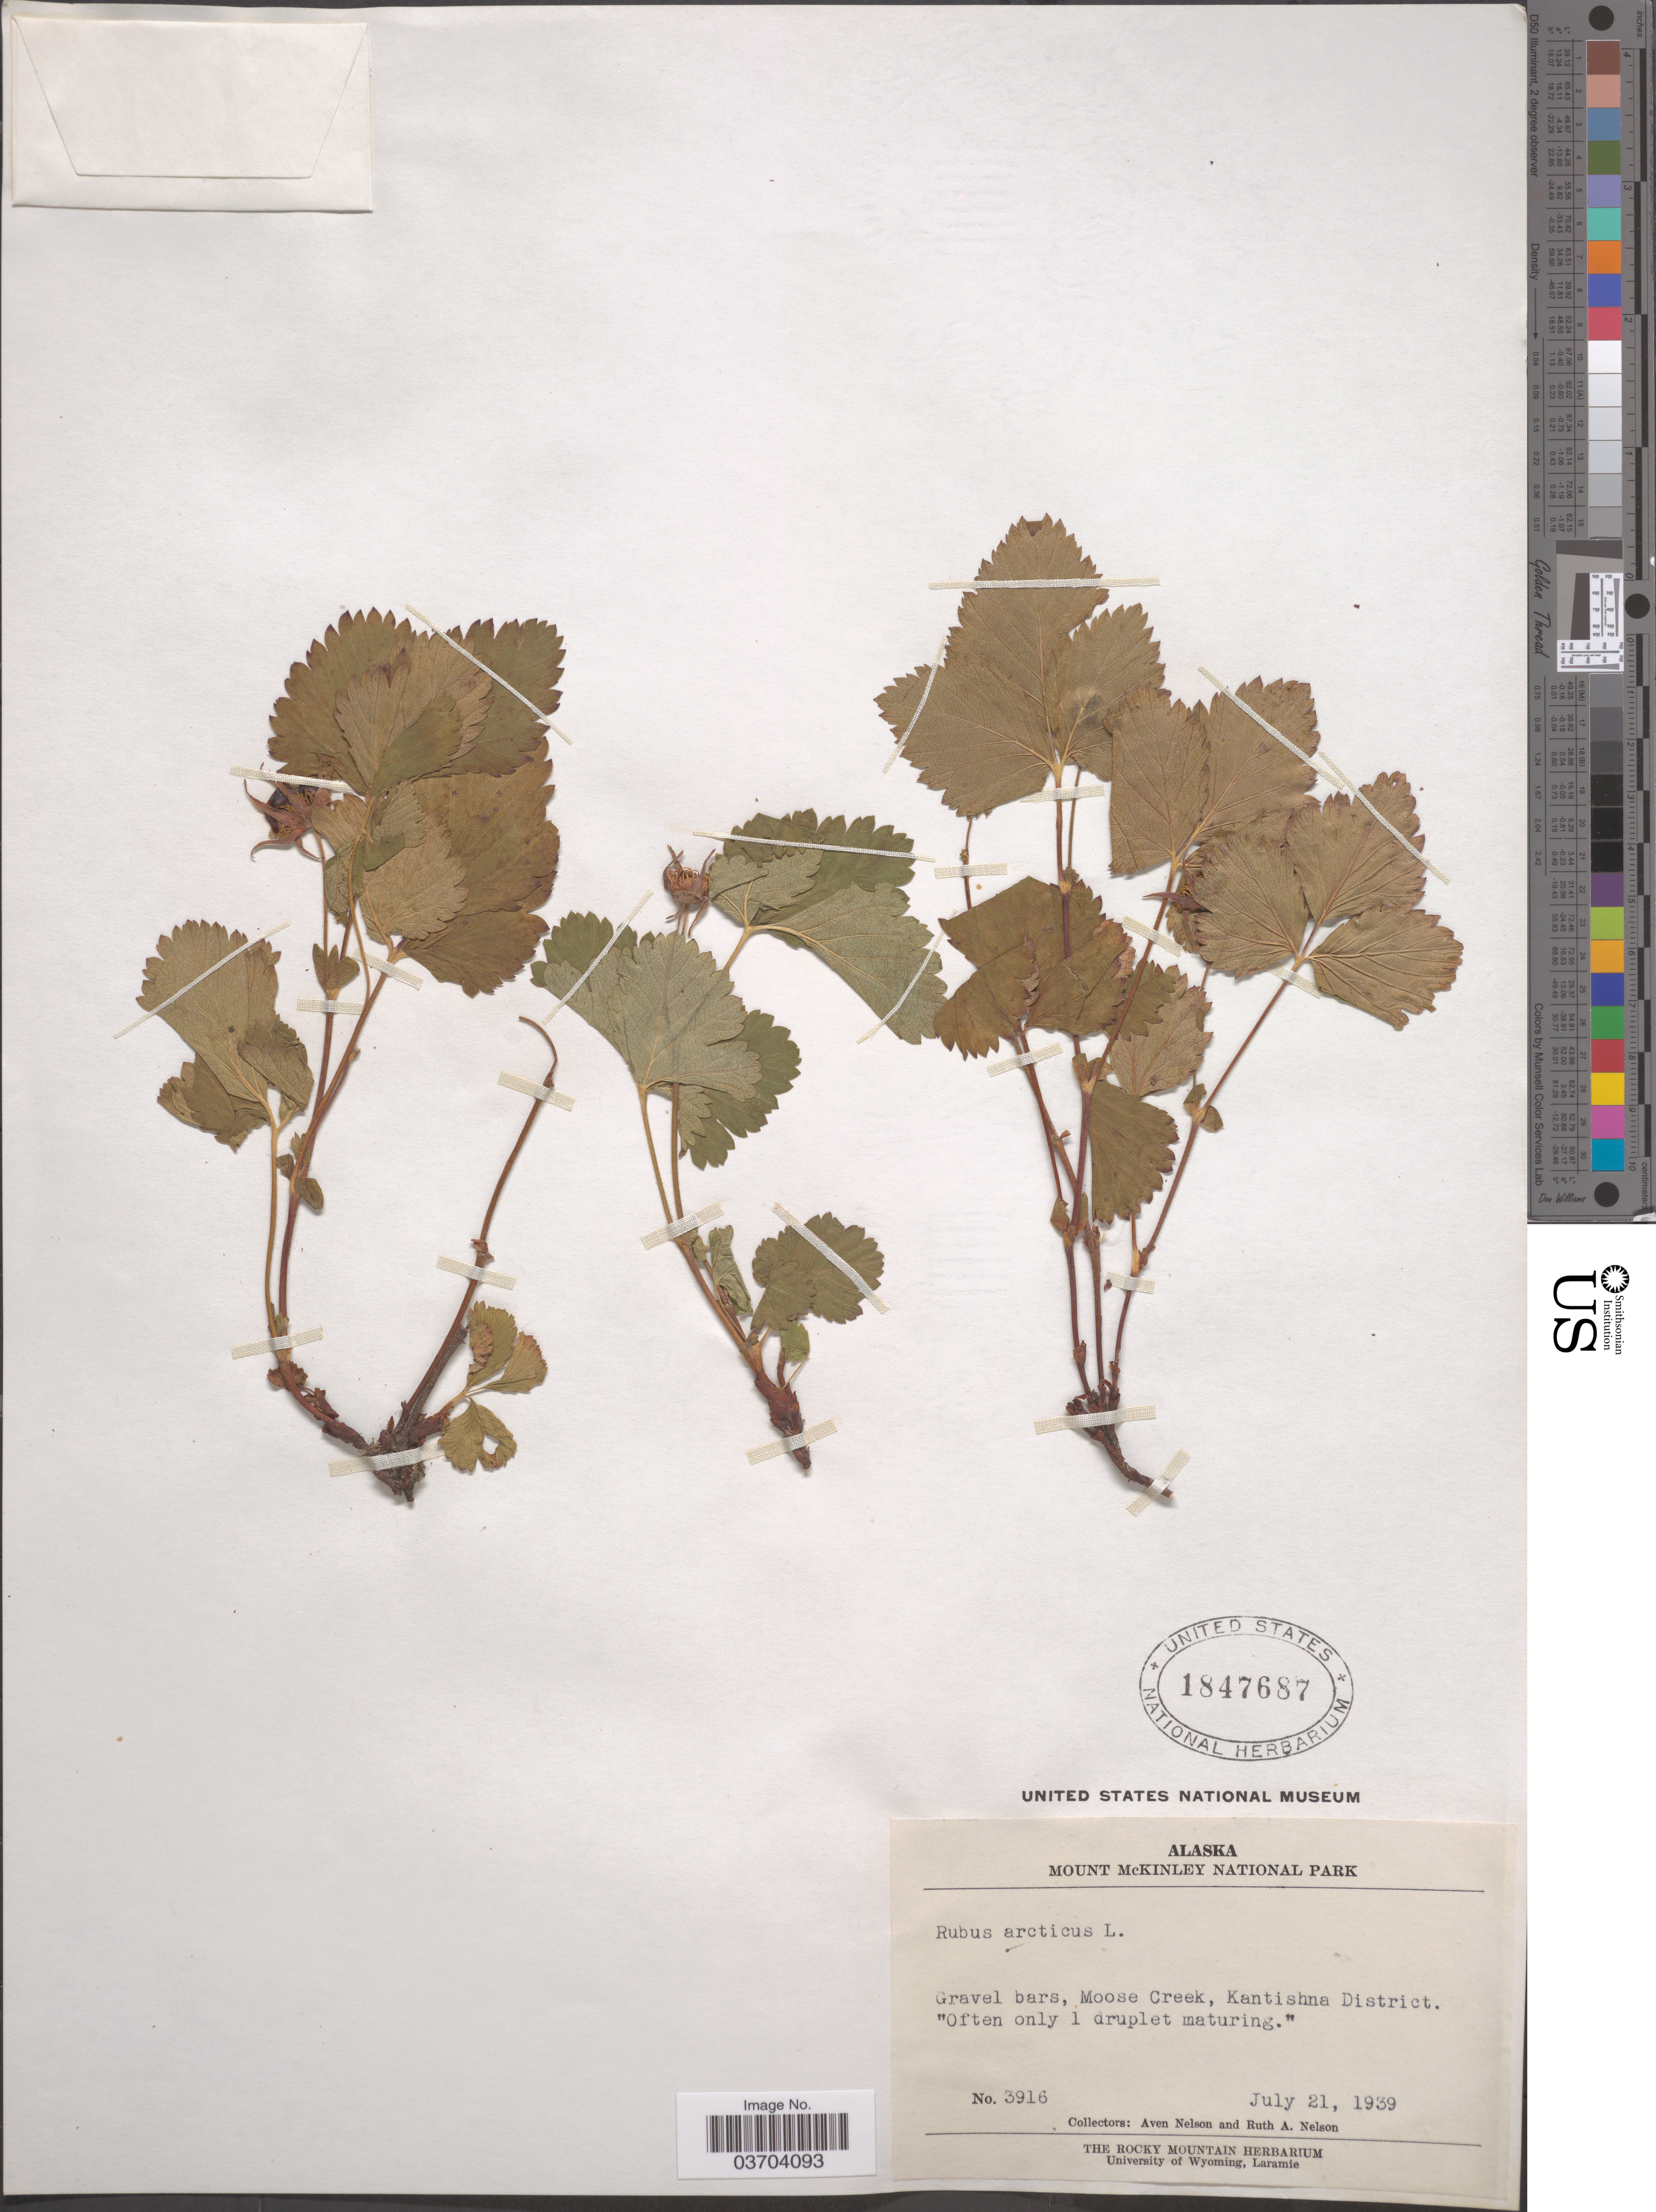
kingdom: Plantae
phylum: Tracheophyta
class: Magnoliopsida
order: Rosales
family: Rosaceae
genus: Rubus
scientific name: Rubus arcticus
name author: L.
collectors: A. Nelson & R. A. Nelson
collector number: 3916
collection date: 1939-07-21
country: United States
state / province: Alaska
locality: Mount McKinley National Park. Gravel bars, Moose Creek, Kantishna District.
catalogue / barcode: US 1847687